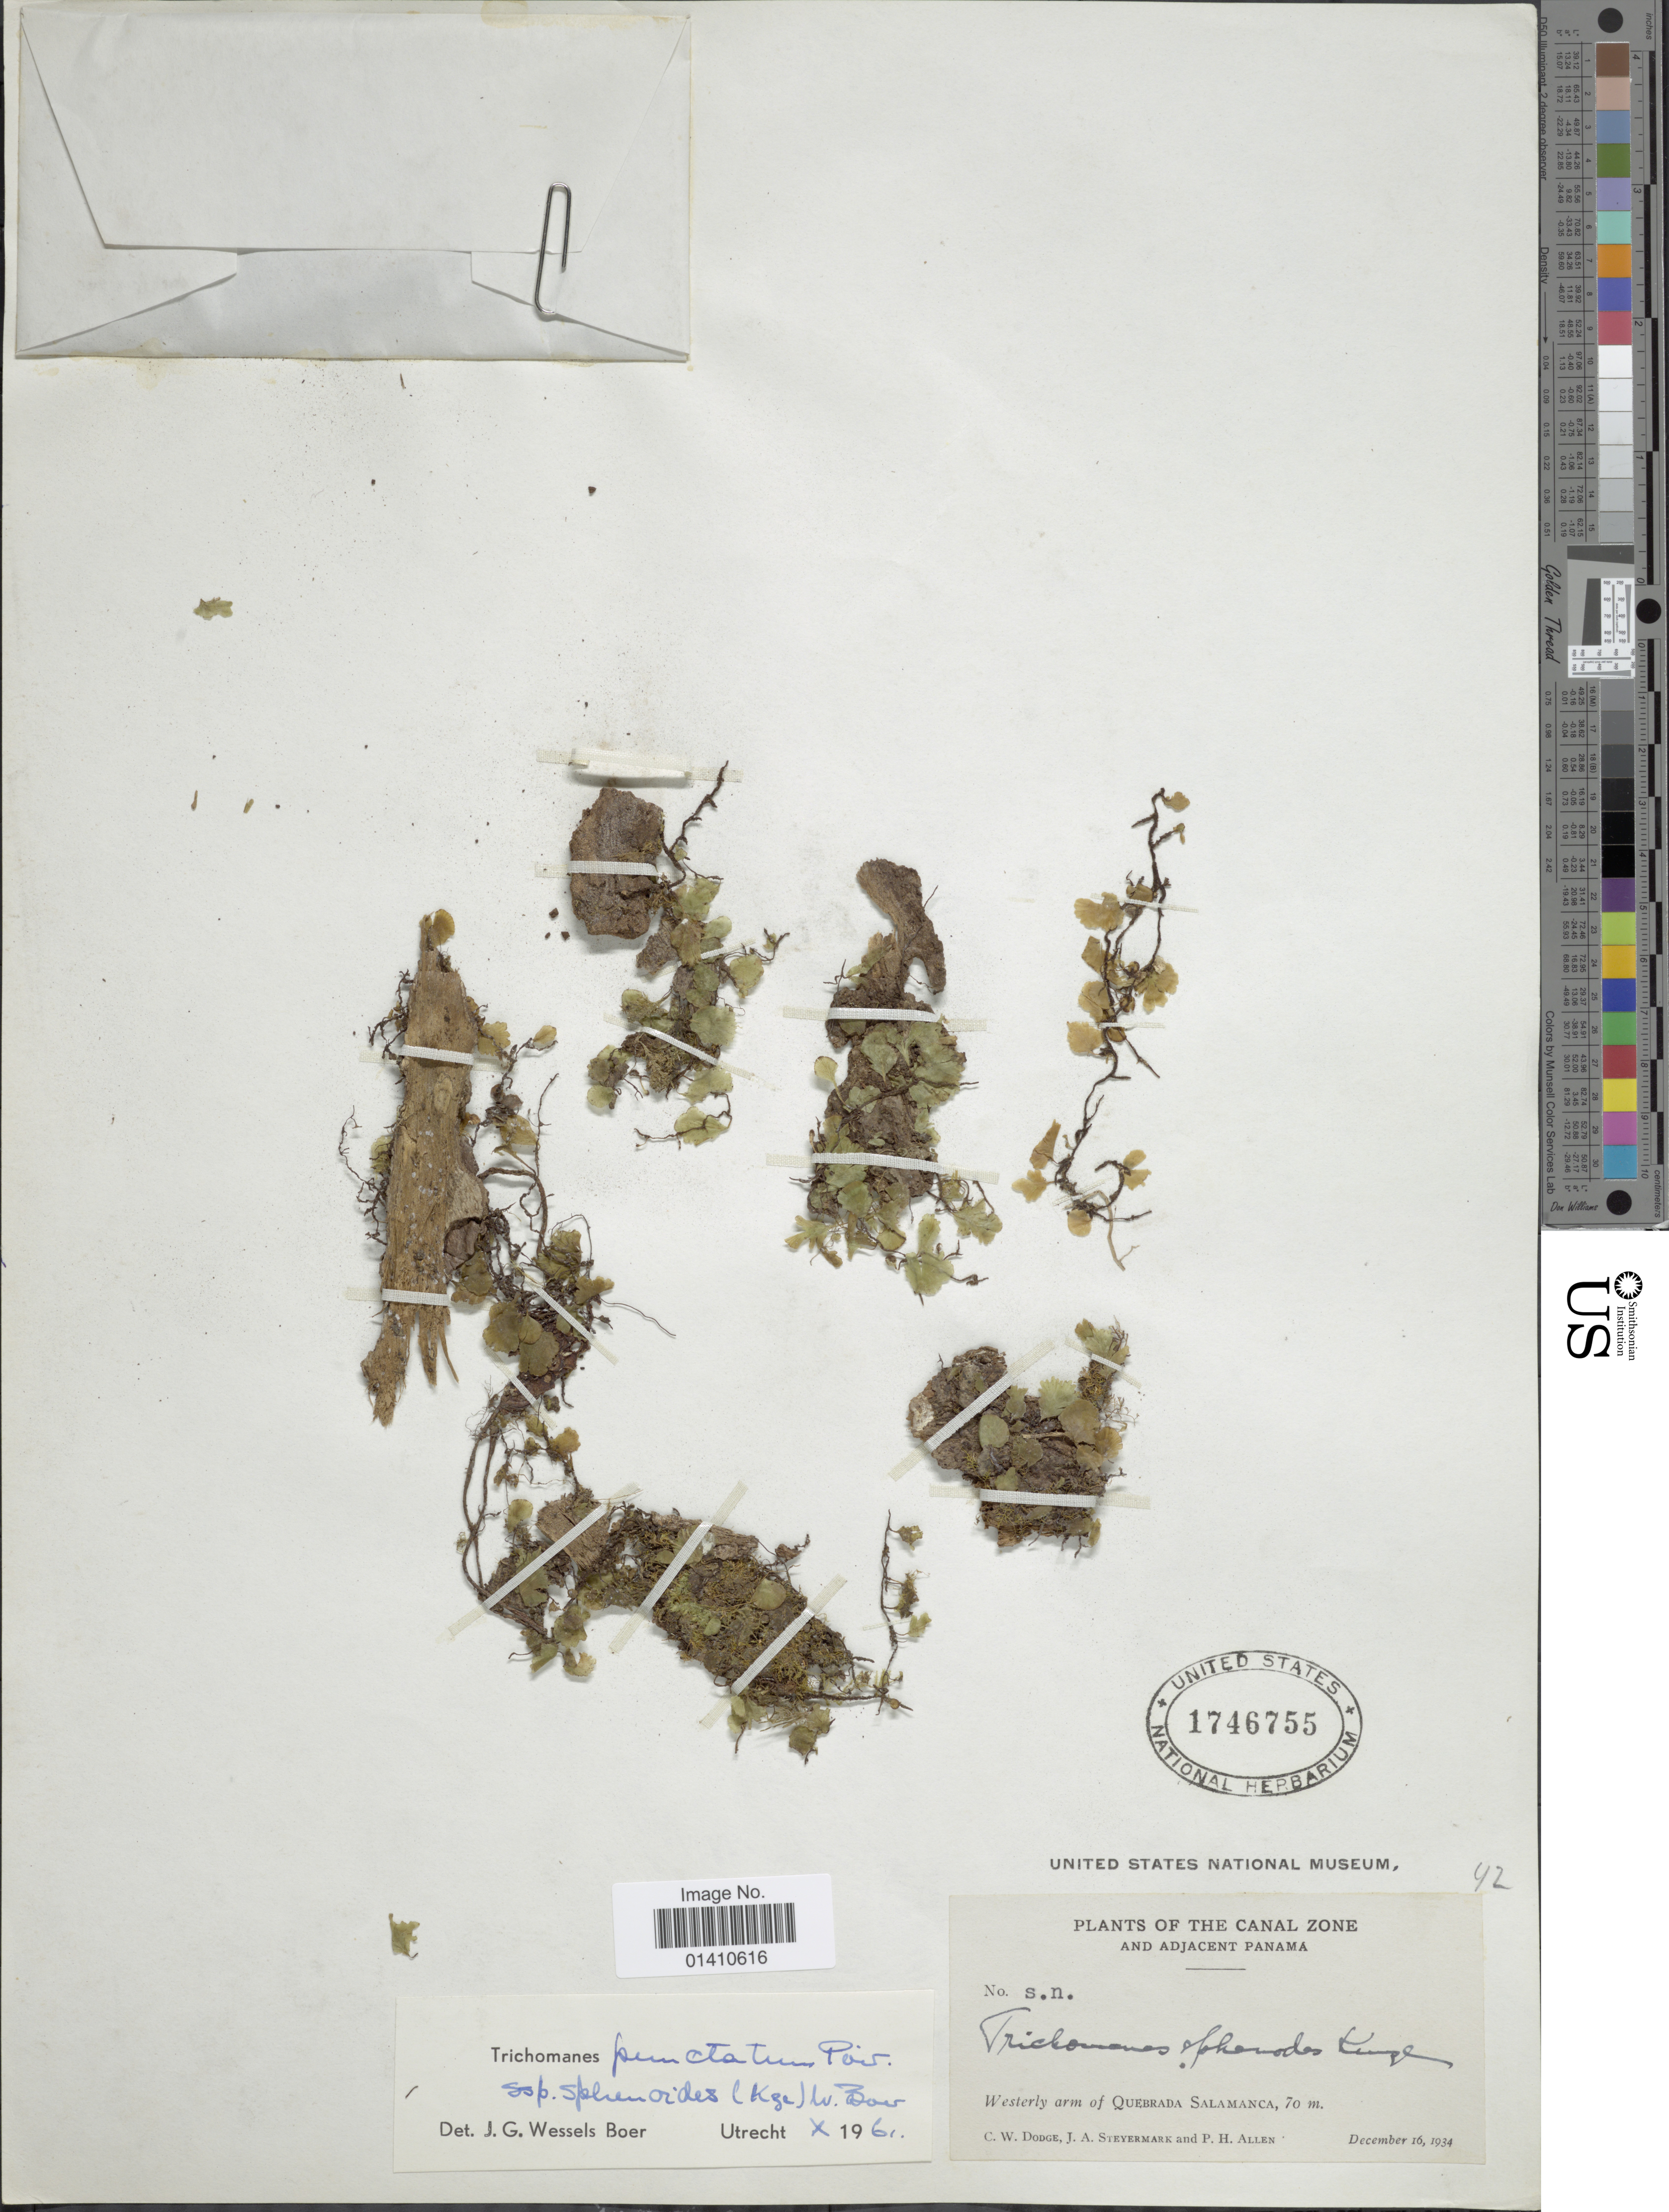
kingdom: Plantae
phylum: Tracheophyta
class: Polypodiopsida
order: Hymenophyllales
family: Hymenophyllaceae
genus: Didymoglossum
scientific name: Didymoglossum punctatum subsp. spheroides (Kunze) comb. nov., ined 2015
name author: (Kunze)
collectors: C. Dodge, J. Steyermark & P. H. Allen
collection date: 1934-12-16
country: Panama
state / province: Colón / Panamá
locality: Westerly arm of Quebrada Salamanca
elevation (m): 70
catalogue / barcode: US 1746755